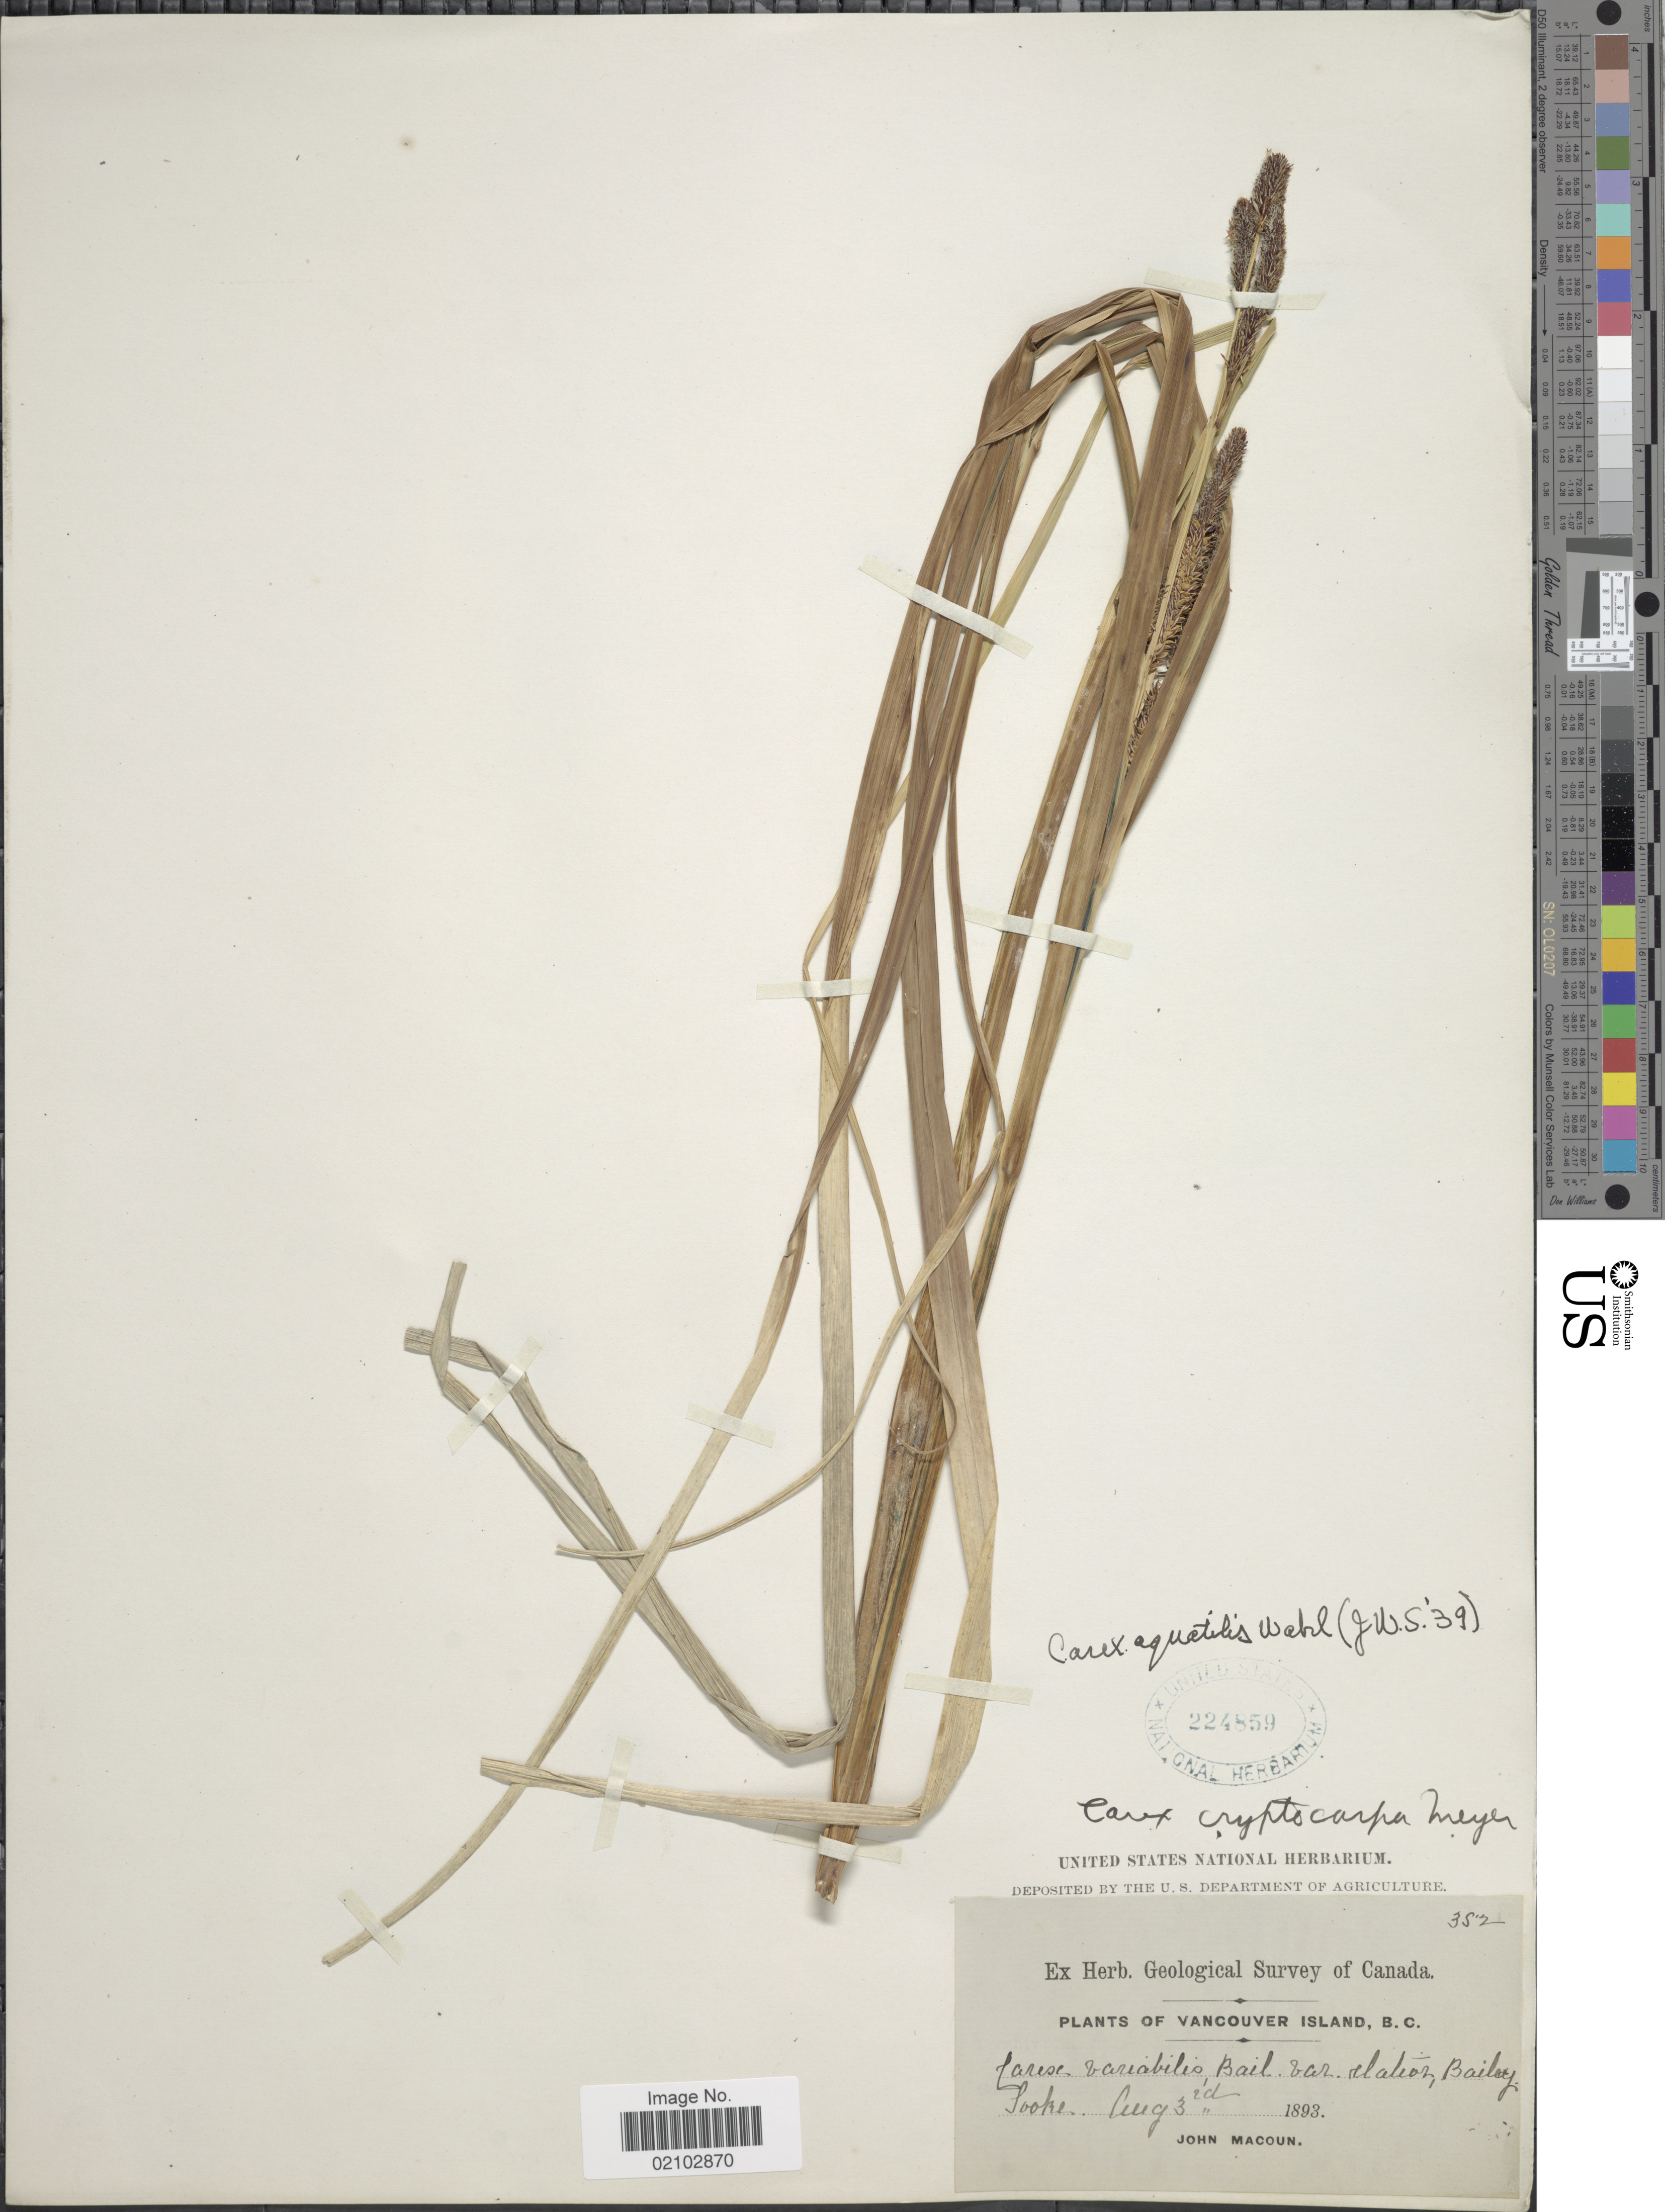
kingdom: Plantae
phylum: Tracheophyta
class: Liliopsida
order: Poales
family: Cyperaceae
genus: Carex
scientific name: Carex aquatilis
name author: Wahlenb.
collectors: J. Macoun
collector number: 352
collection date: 1893-08-03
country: Canada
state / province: British Columbia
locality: Vancouver Island. Sooke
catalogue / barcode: US 224859